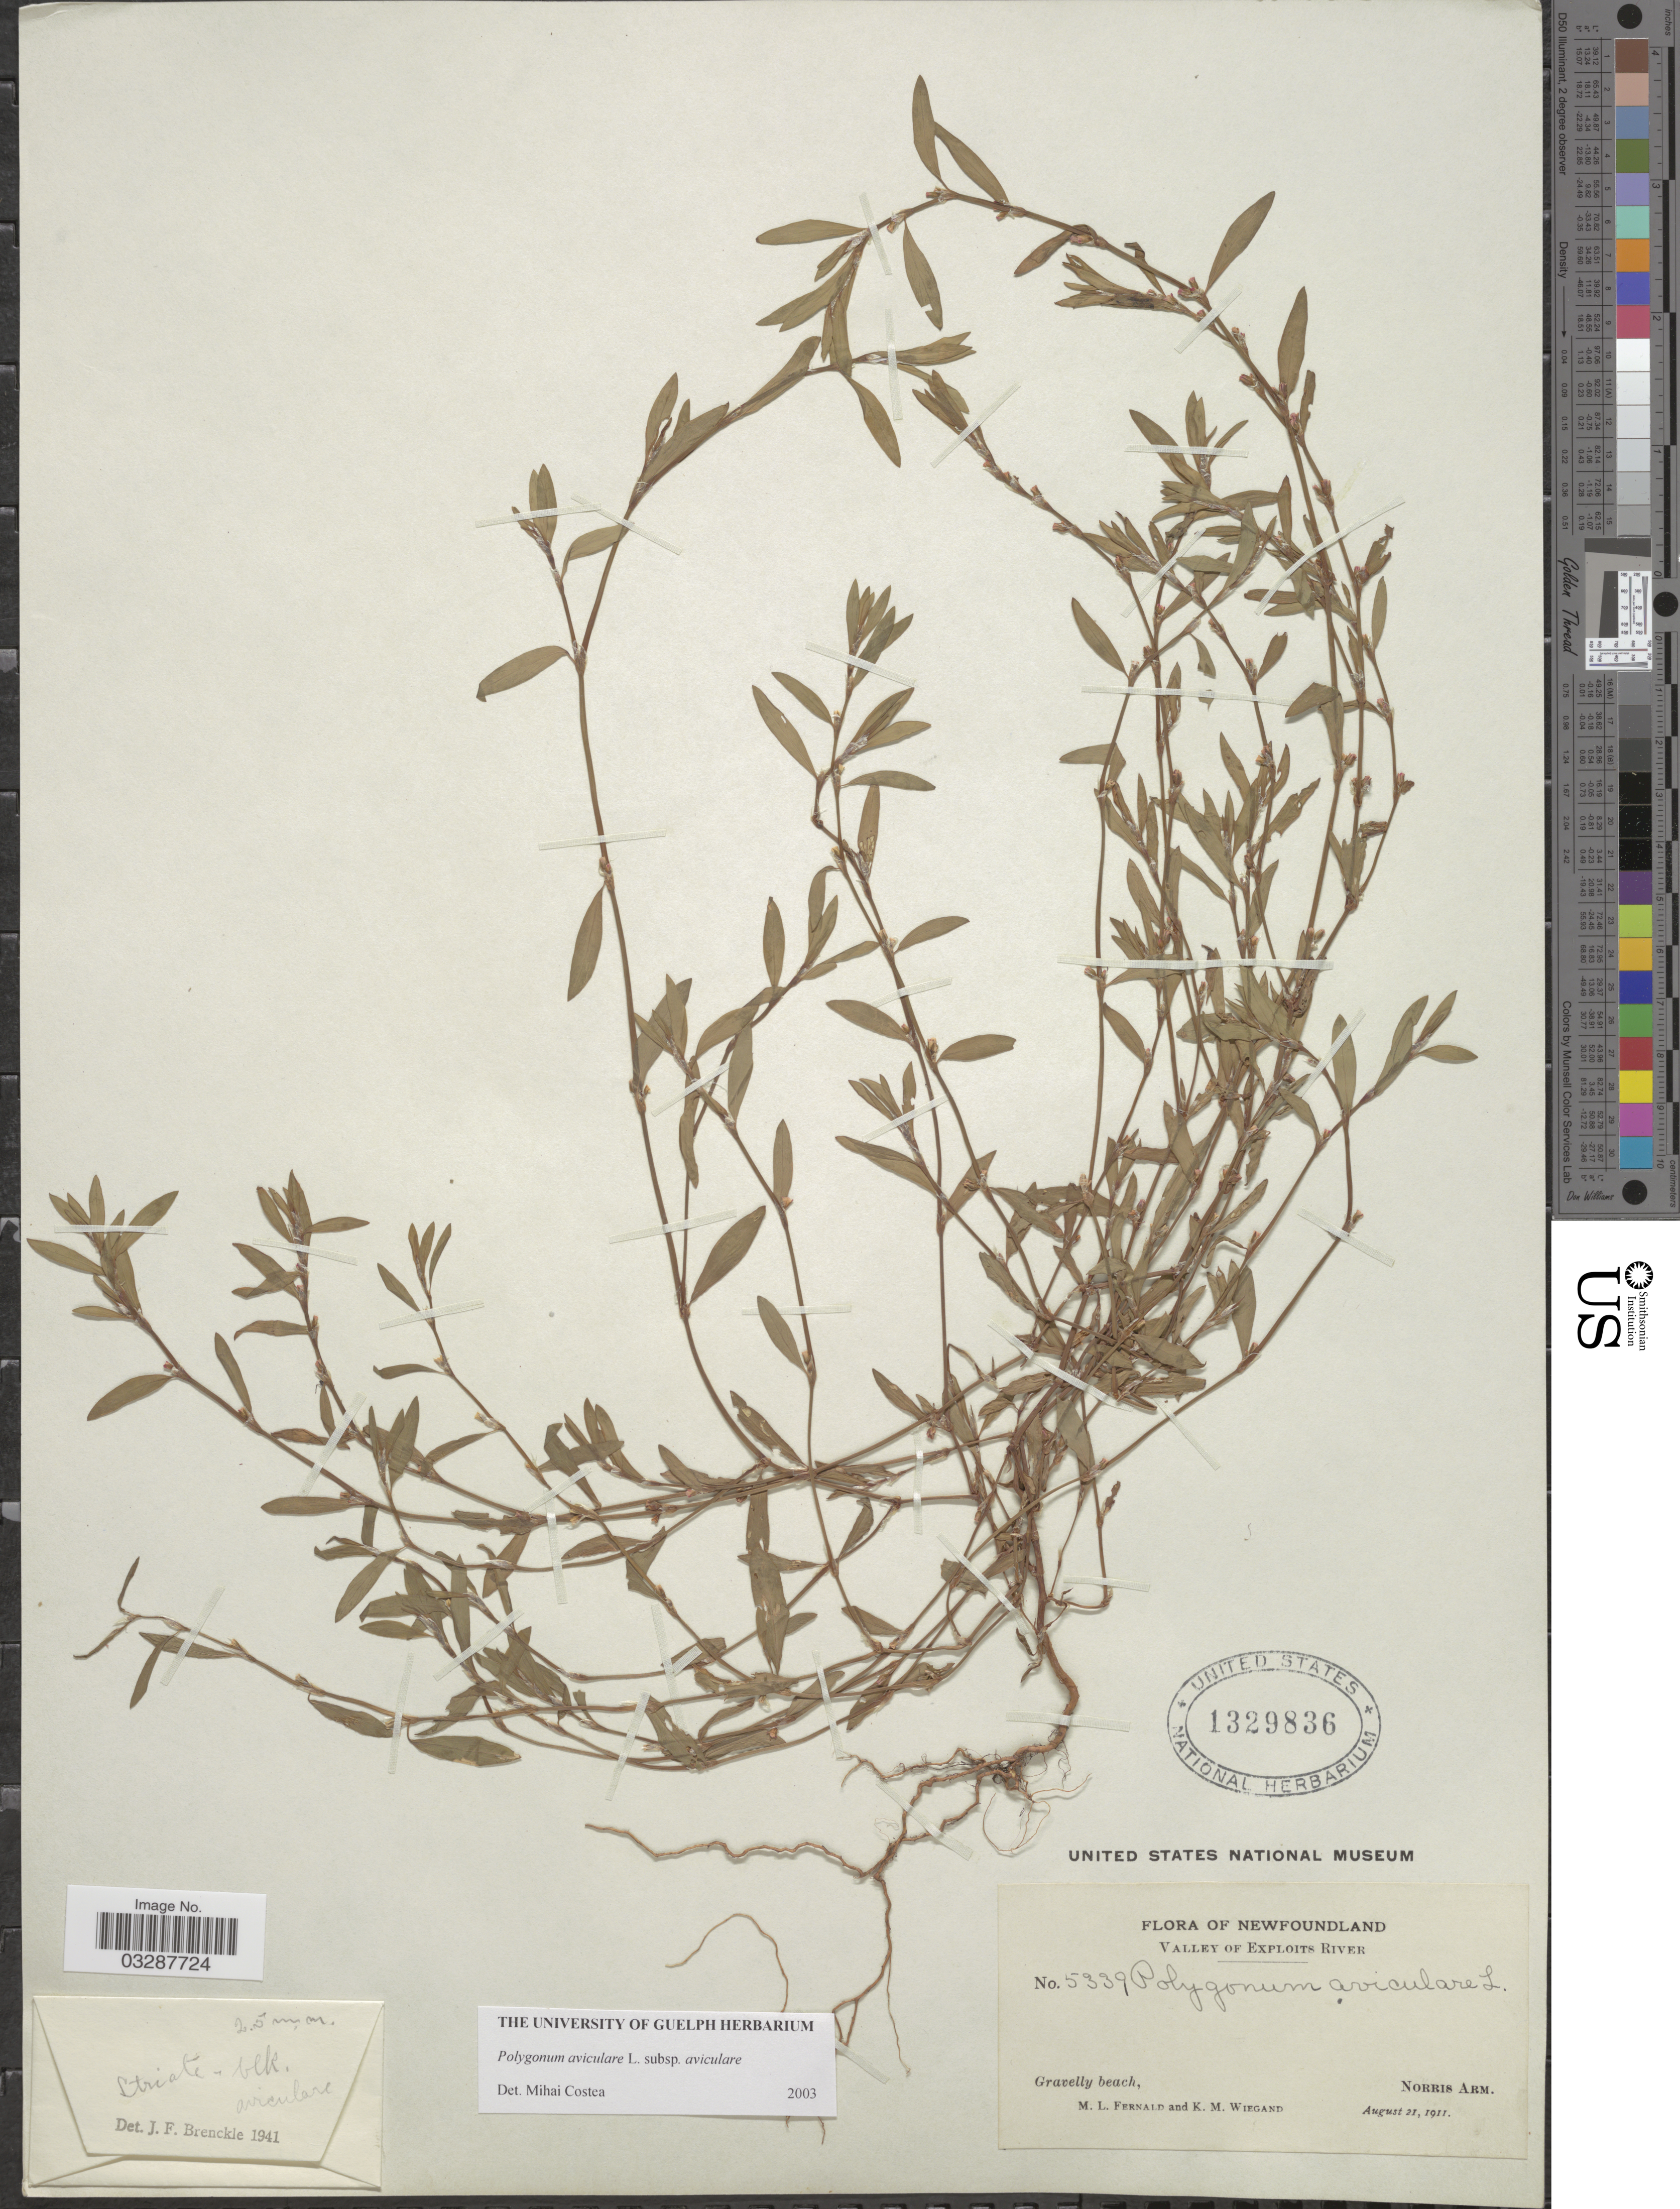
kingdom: Plantae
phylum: Tracheophyta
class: Magnoliopsida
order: Caryophyllales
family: Polygonaceae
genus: Polygonum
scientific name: Polygonum aviculare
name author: L.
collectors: M. L. Fernald & K. M. Wiegand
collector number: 5339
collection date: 1911-08-21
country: Canada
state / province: Newfoundland and Labrador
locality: Valley of Exploits River. Gravelly beach, Norris Arm.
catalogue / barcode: US 1329836